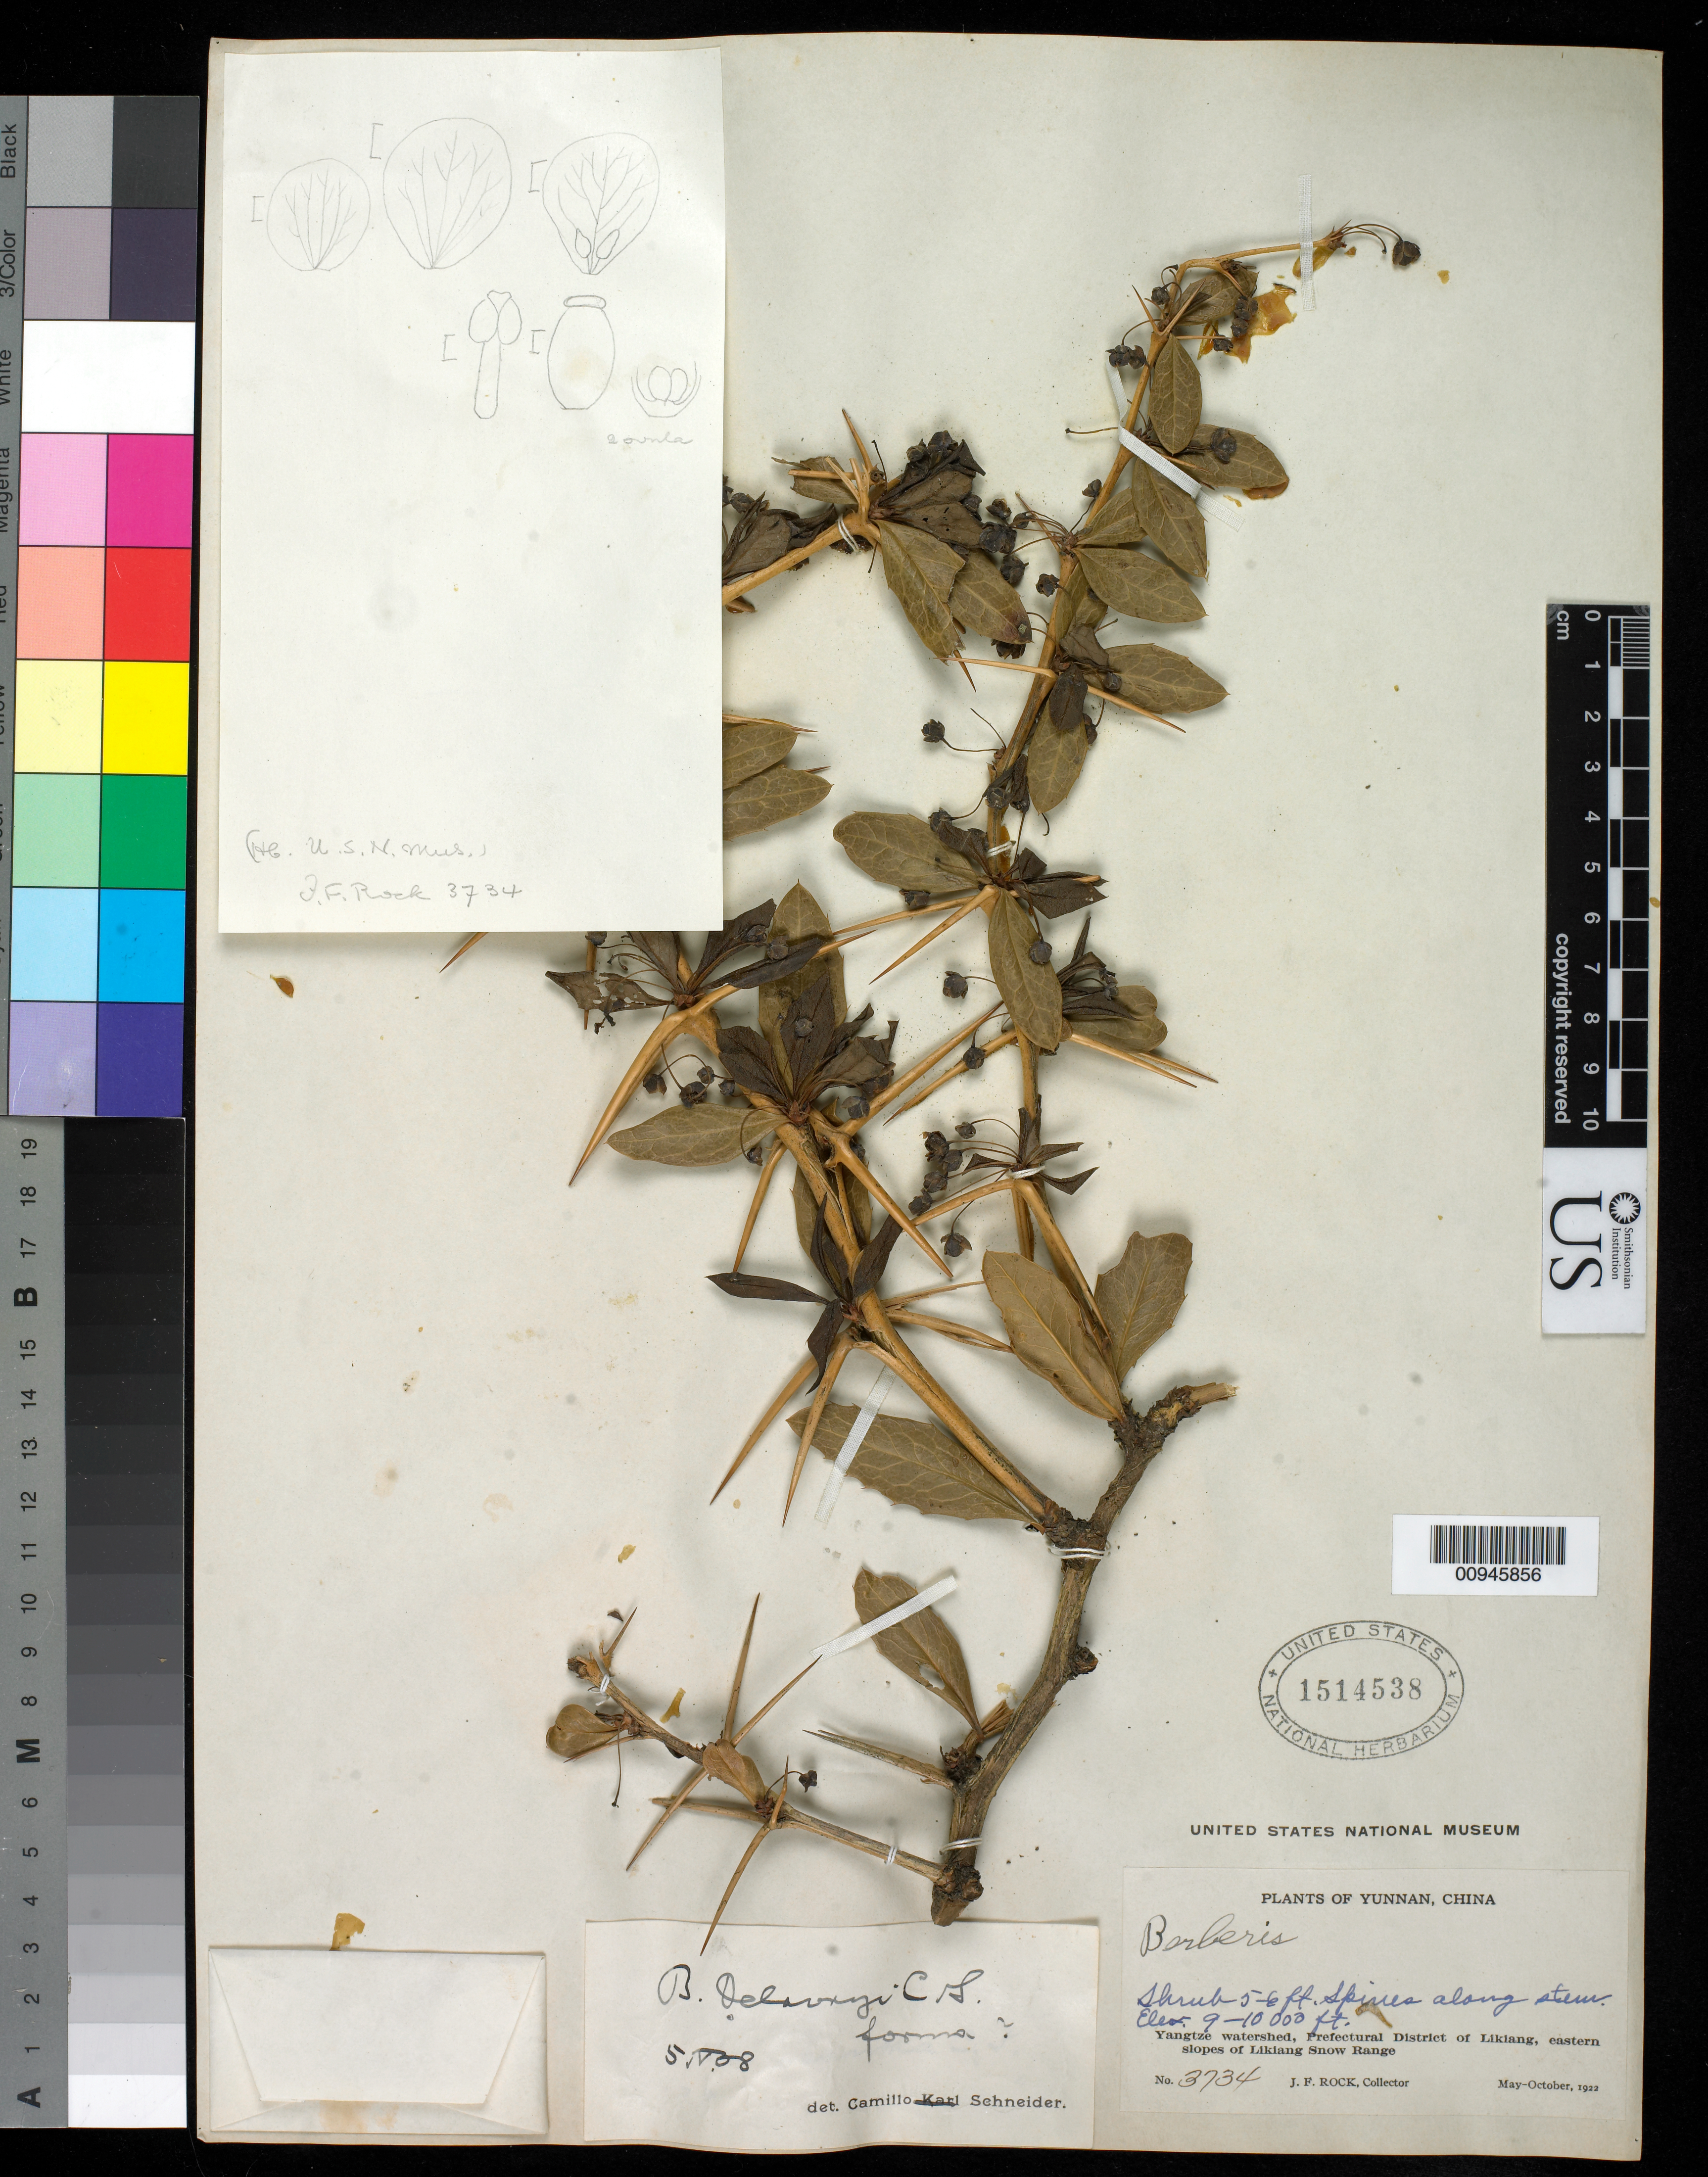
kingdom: Plantae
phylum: Tracheophyta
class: Magnoliopsida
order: Ranunculales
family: Berberidaceae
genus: Berberis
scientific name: Berberis delavayi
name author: C.K. Schneid.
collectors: J. F. Rock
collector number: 3734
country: China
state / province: Yunnan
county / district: Prefectural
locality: Yangtze watershed, Likiang, eastern slopes of Likiang Snow Range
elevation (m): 2743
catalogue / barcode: US 1514538